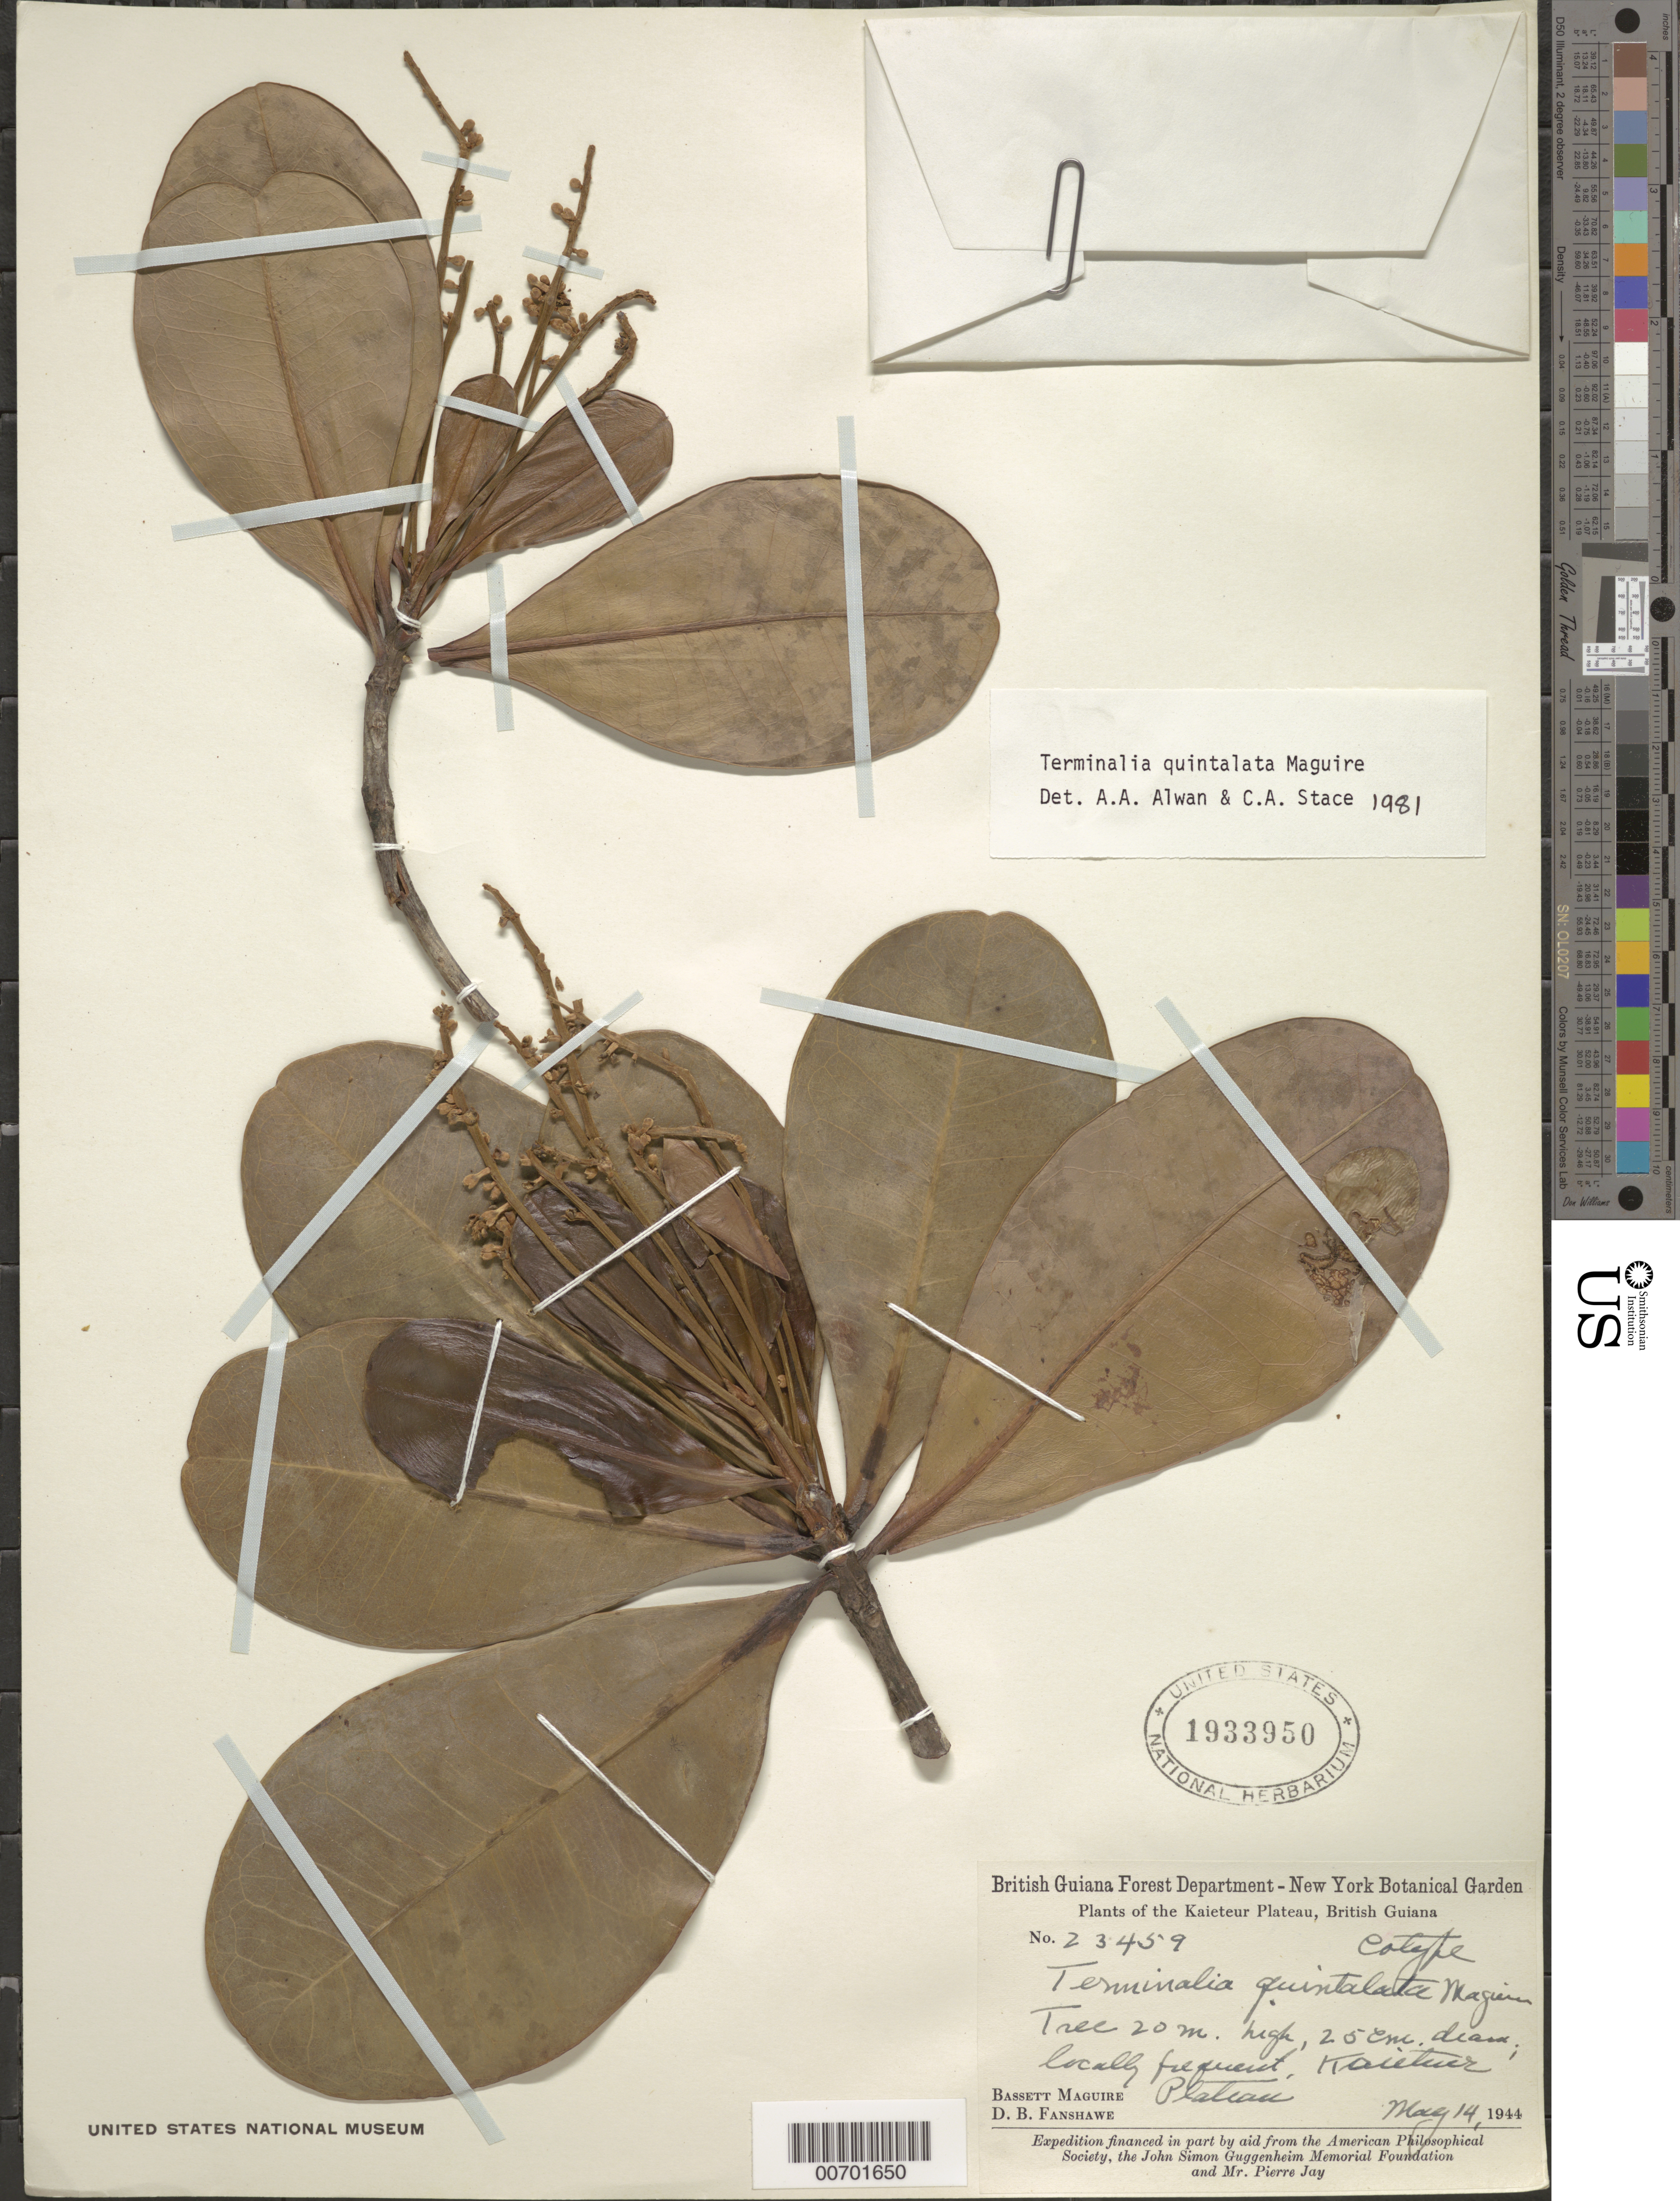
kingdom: Plantae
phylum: Tracheophyta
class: Magnoliopsida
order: Myrtales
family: Combretaceae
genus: Terminalia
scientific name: Terminalia quintalata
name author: Maguire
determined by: Alwan, A. R.; Stace, C. A.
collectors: B. Maguire & D. B. Fanshawe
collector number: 23459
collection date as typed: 14-May-44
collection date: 1944-05-14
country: Guyana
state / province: Potaro-Siparuni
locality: Kaieteur Plateau, Potaro River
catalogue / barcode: US 1933950